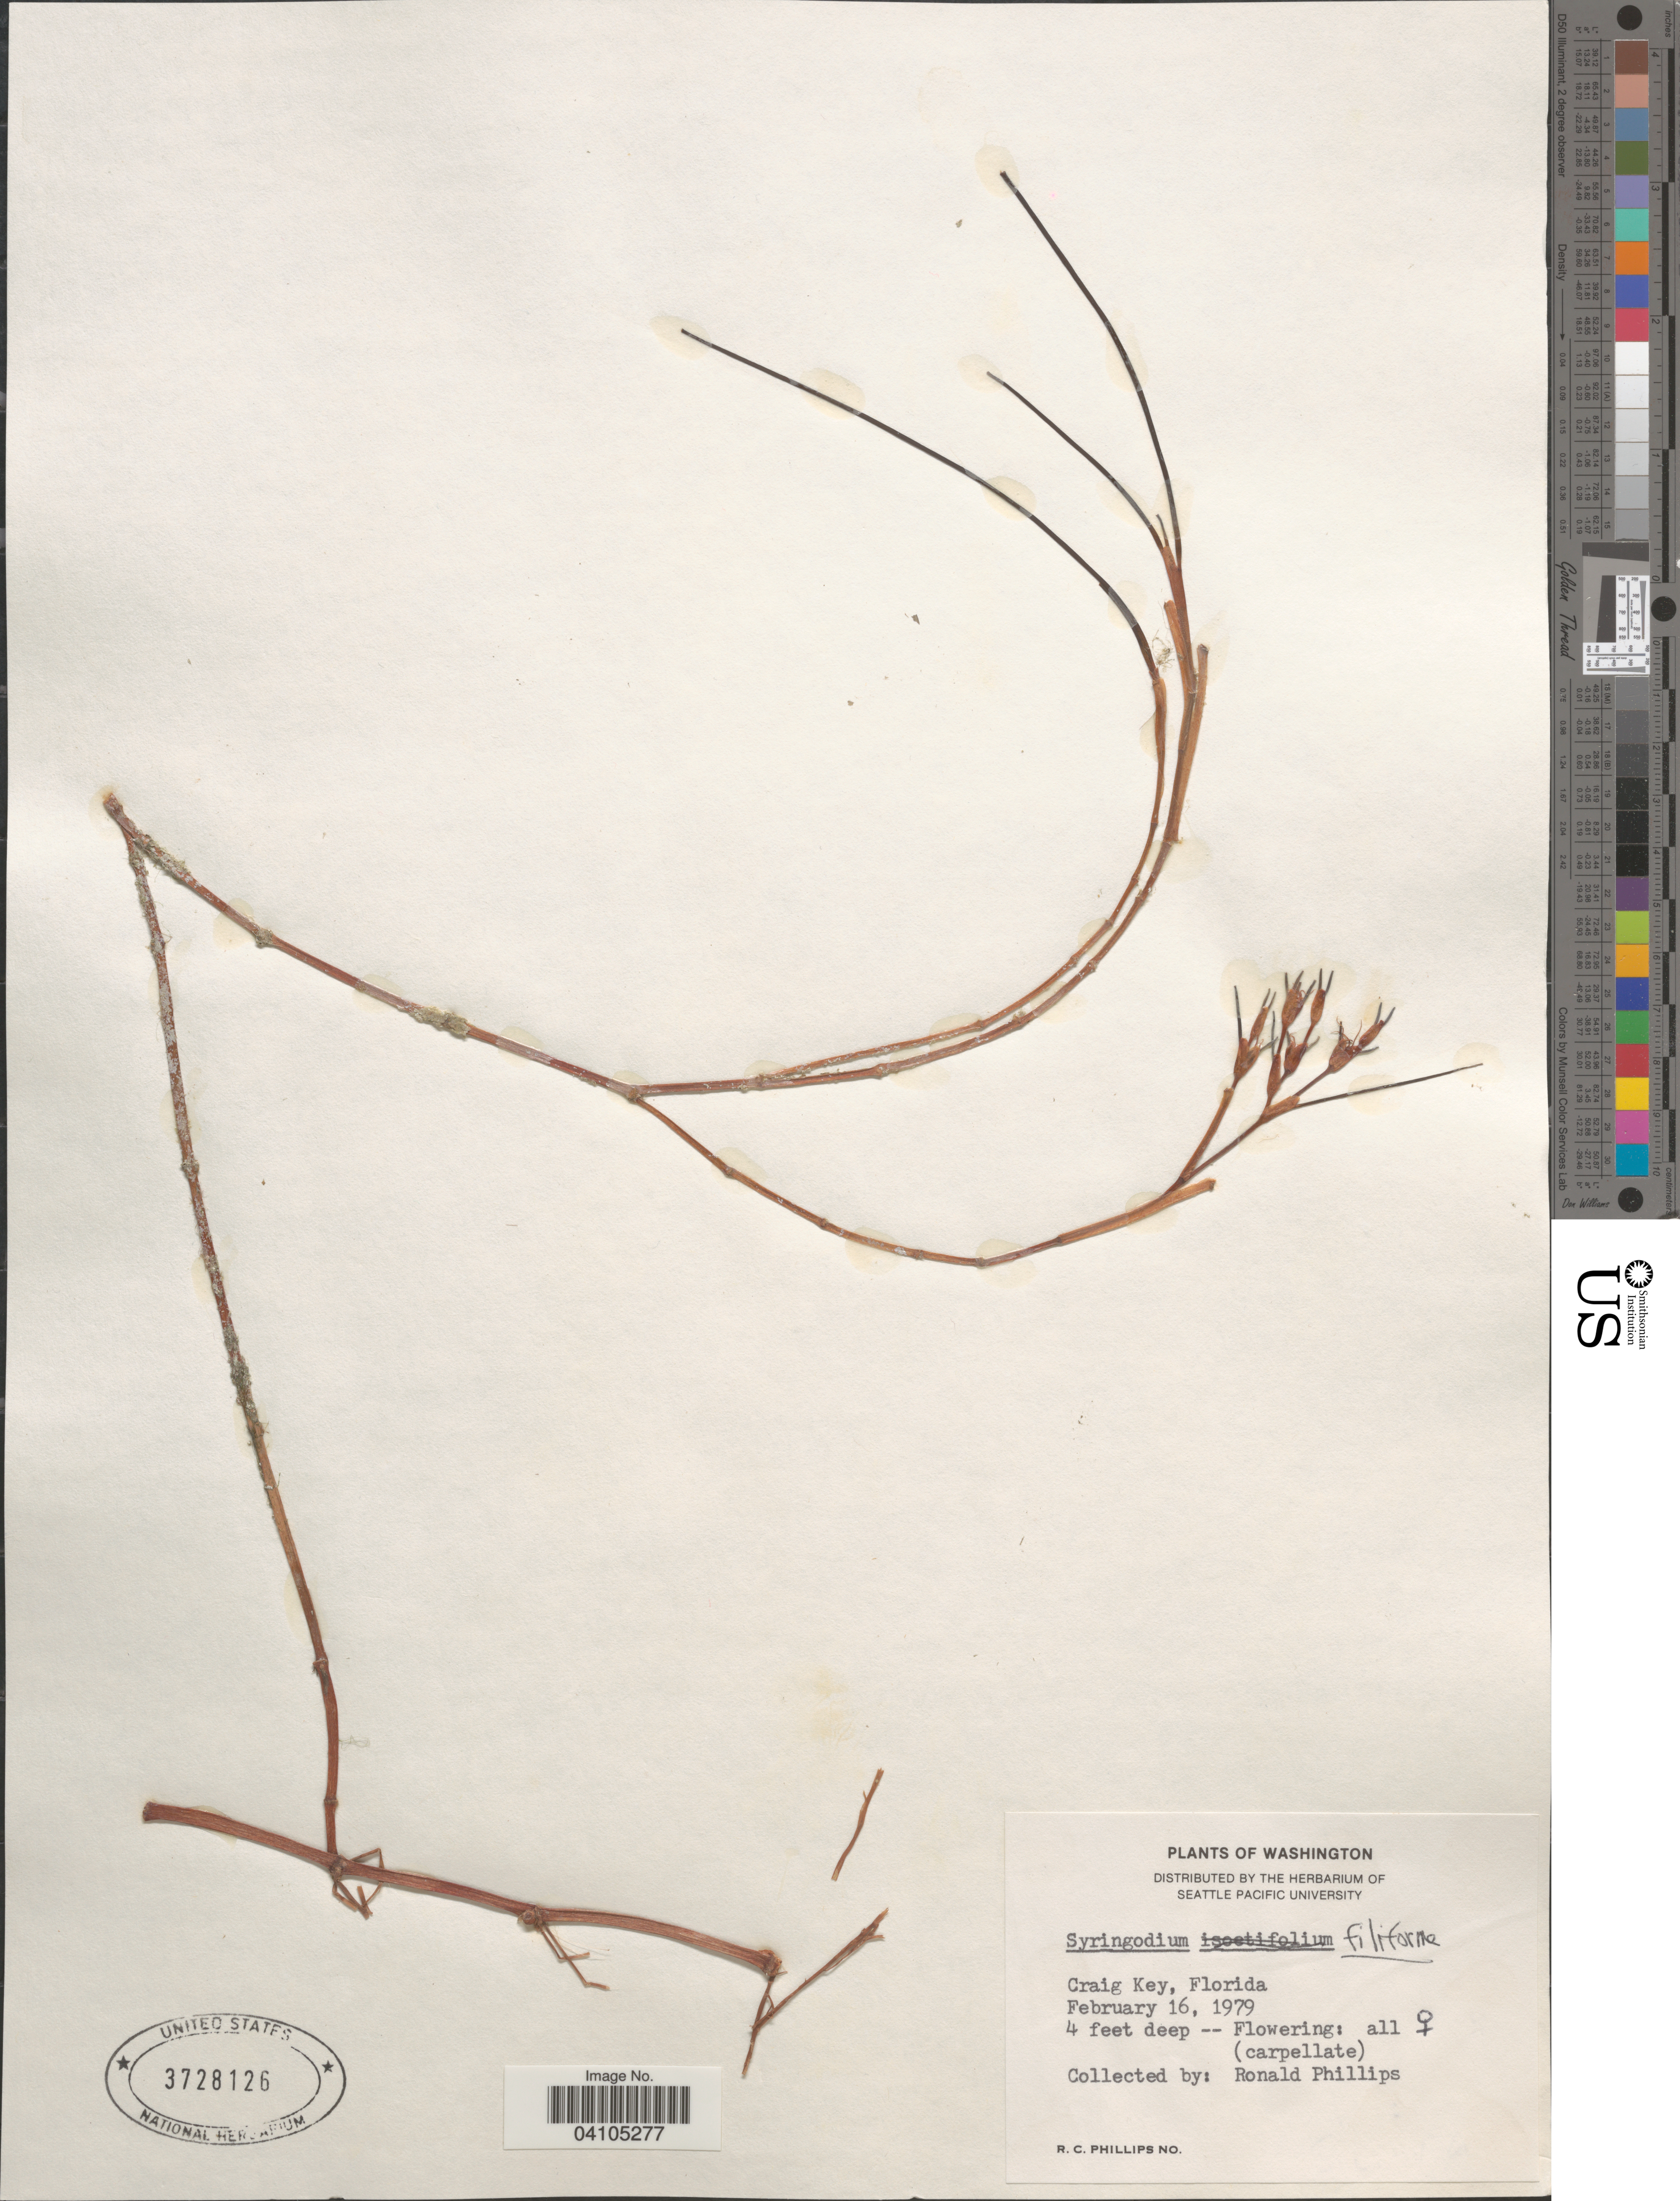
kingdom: Plantae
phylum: Tracheophyta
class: Liliopsida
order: Alismatales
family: Cymodoceaceae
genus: Syringodium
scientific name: Syringodium filiforme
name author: Kütz.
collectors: R. C. Phillips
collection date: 1979-02-16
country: United States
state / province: Florida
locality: Craig Key.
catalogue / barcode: US 3728126